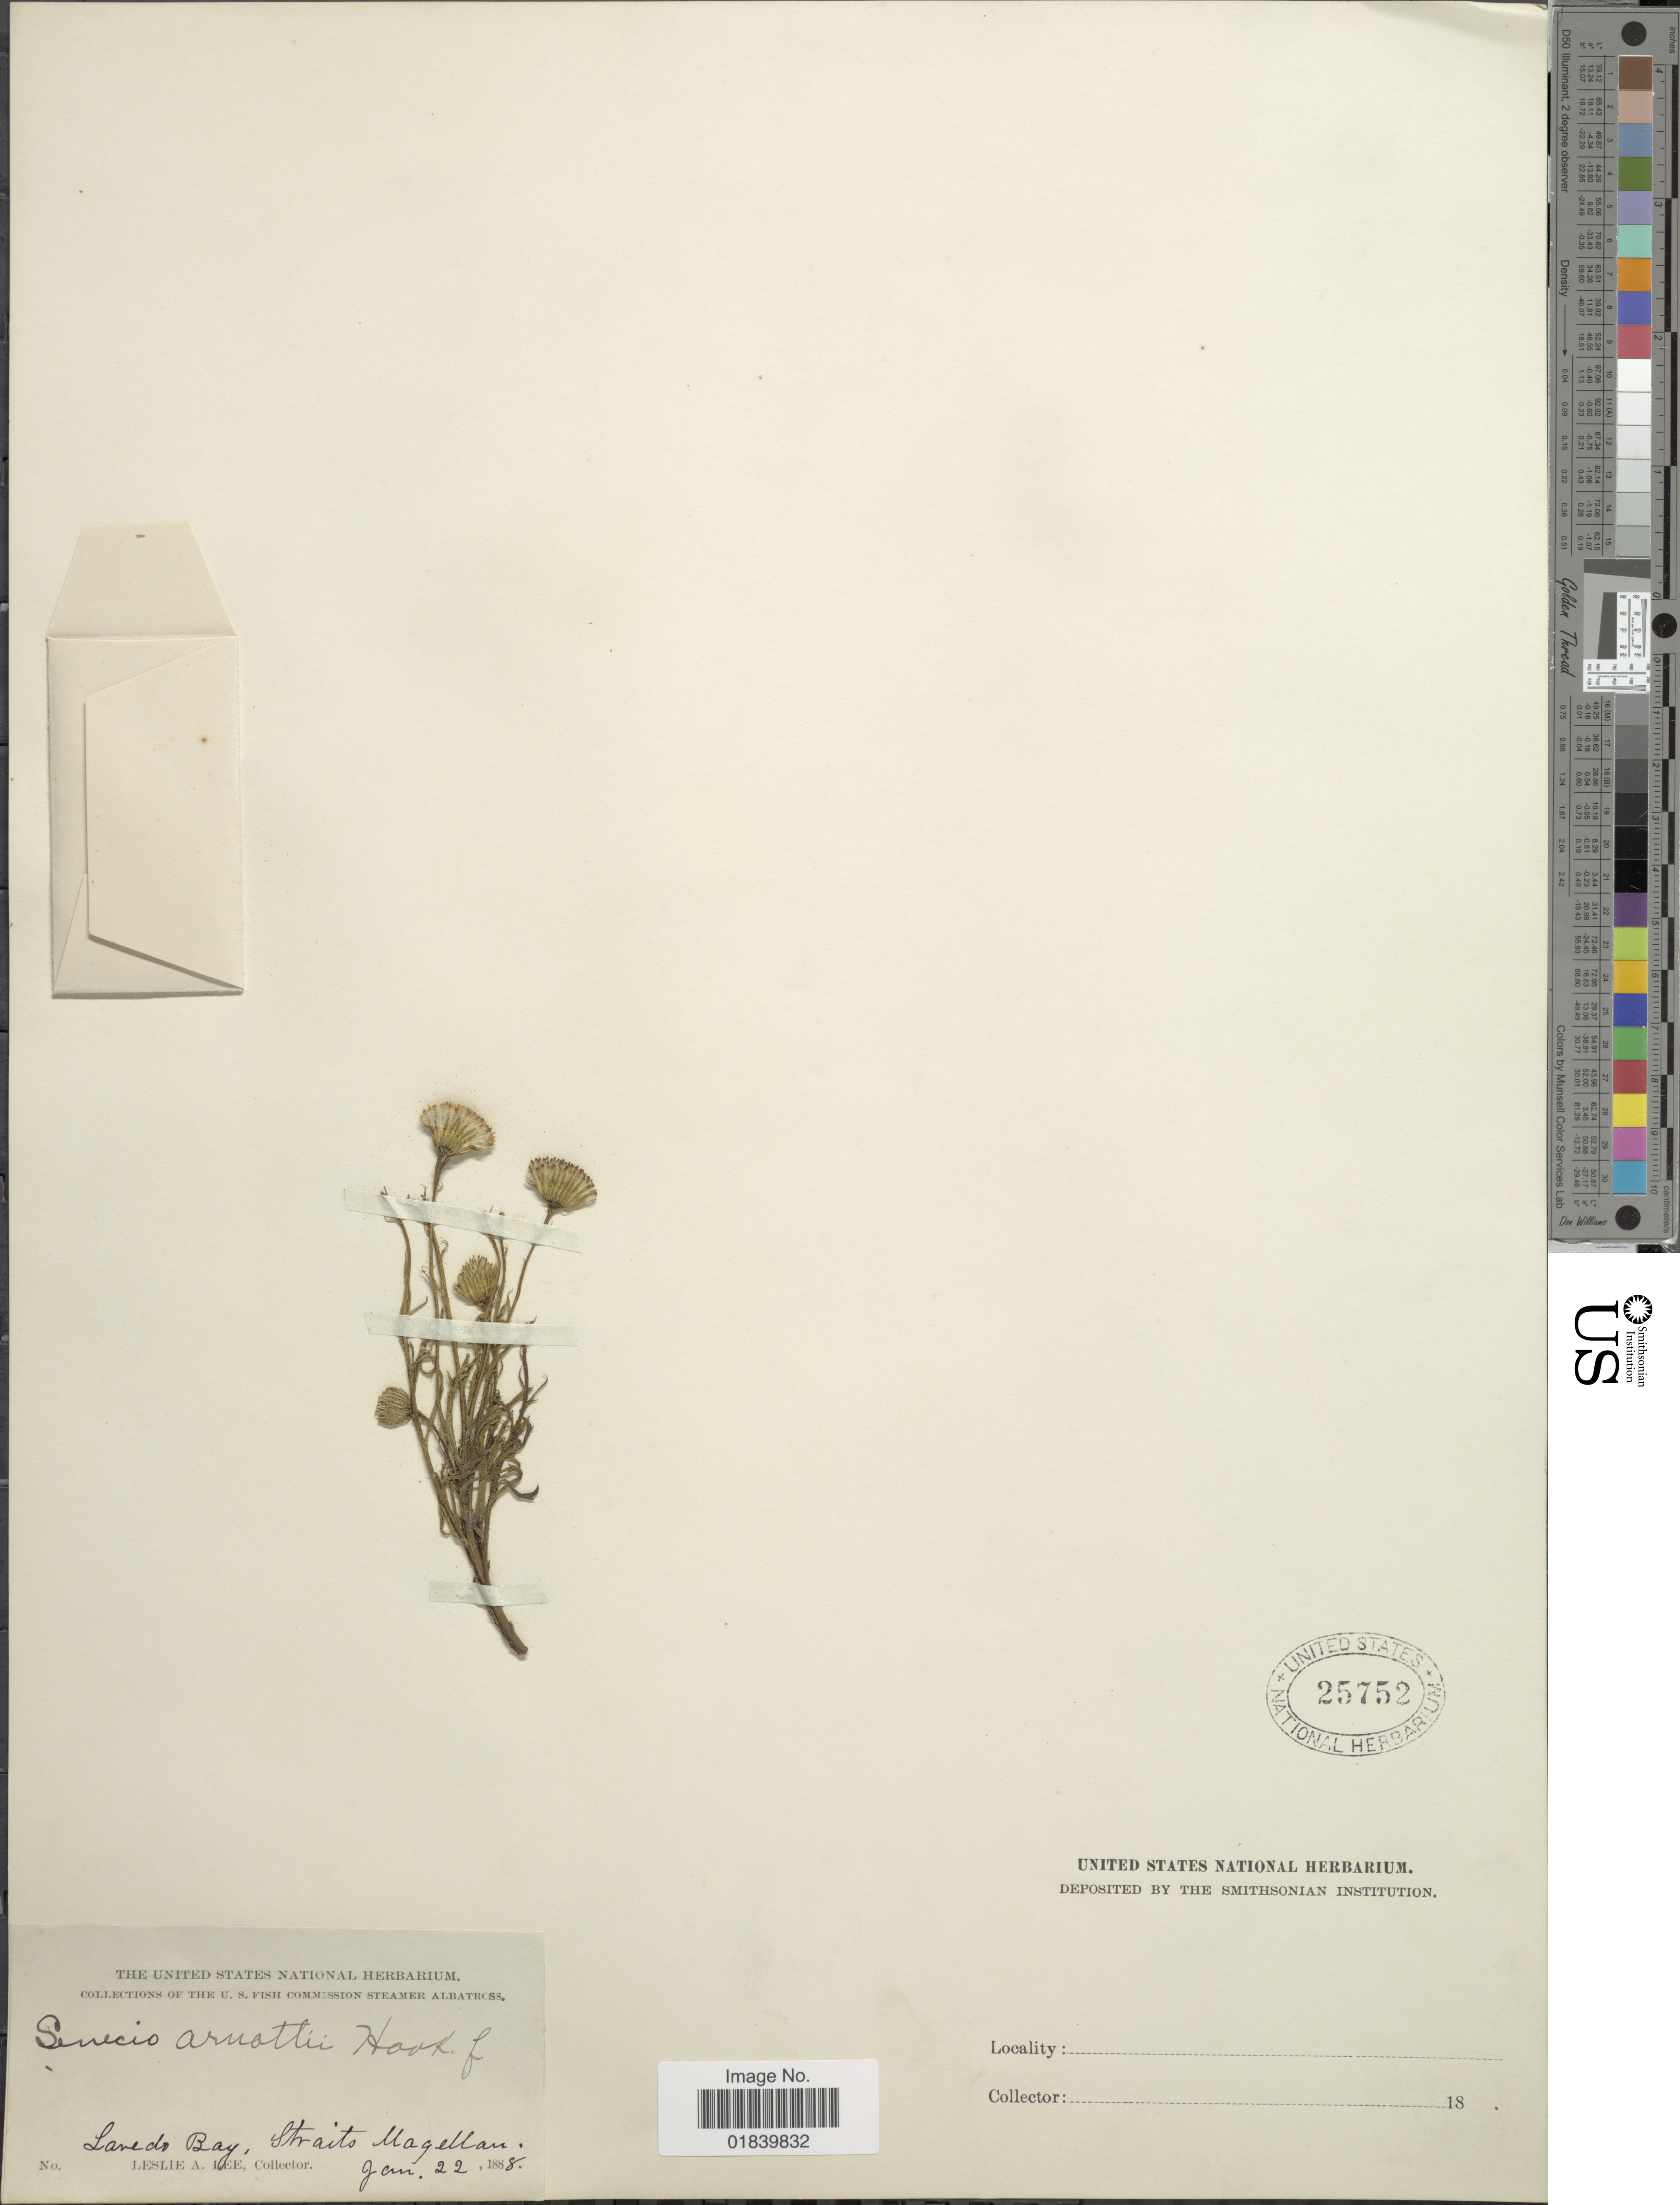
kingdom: Plantae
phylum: Tracheophyta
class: Magnoliopsida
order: Asterales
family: Asteraceae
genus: Senecio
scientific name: Senecio arnottii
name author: Hook. f.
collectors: L. Lee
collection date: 1888-01-22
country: Chile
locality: Laredo Bay. Straits Magellan.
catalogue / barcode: US 25752